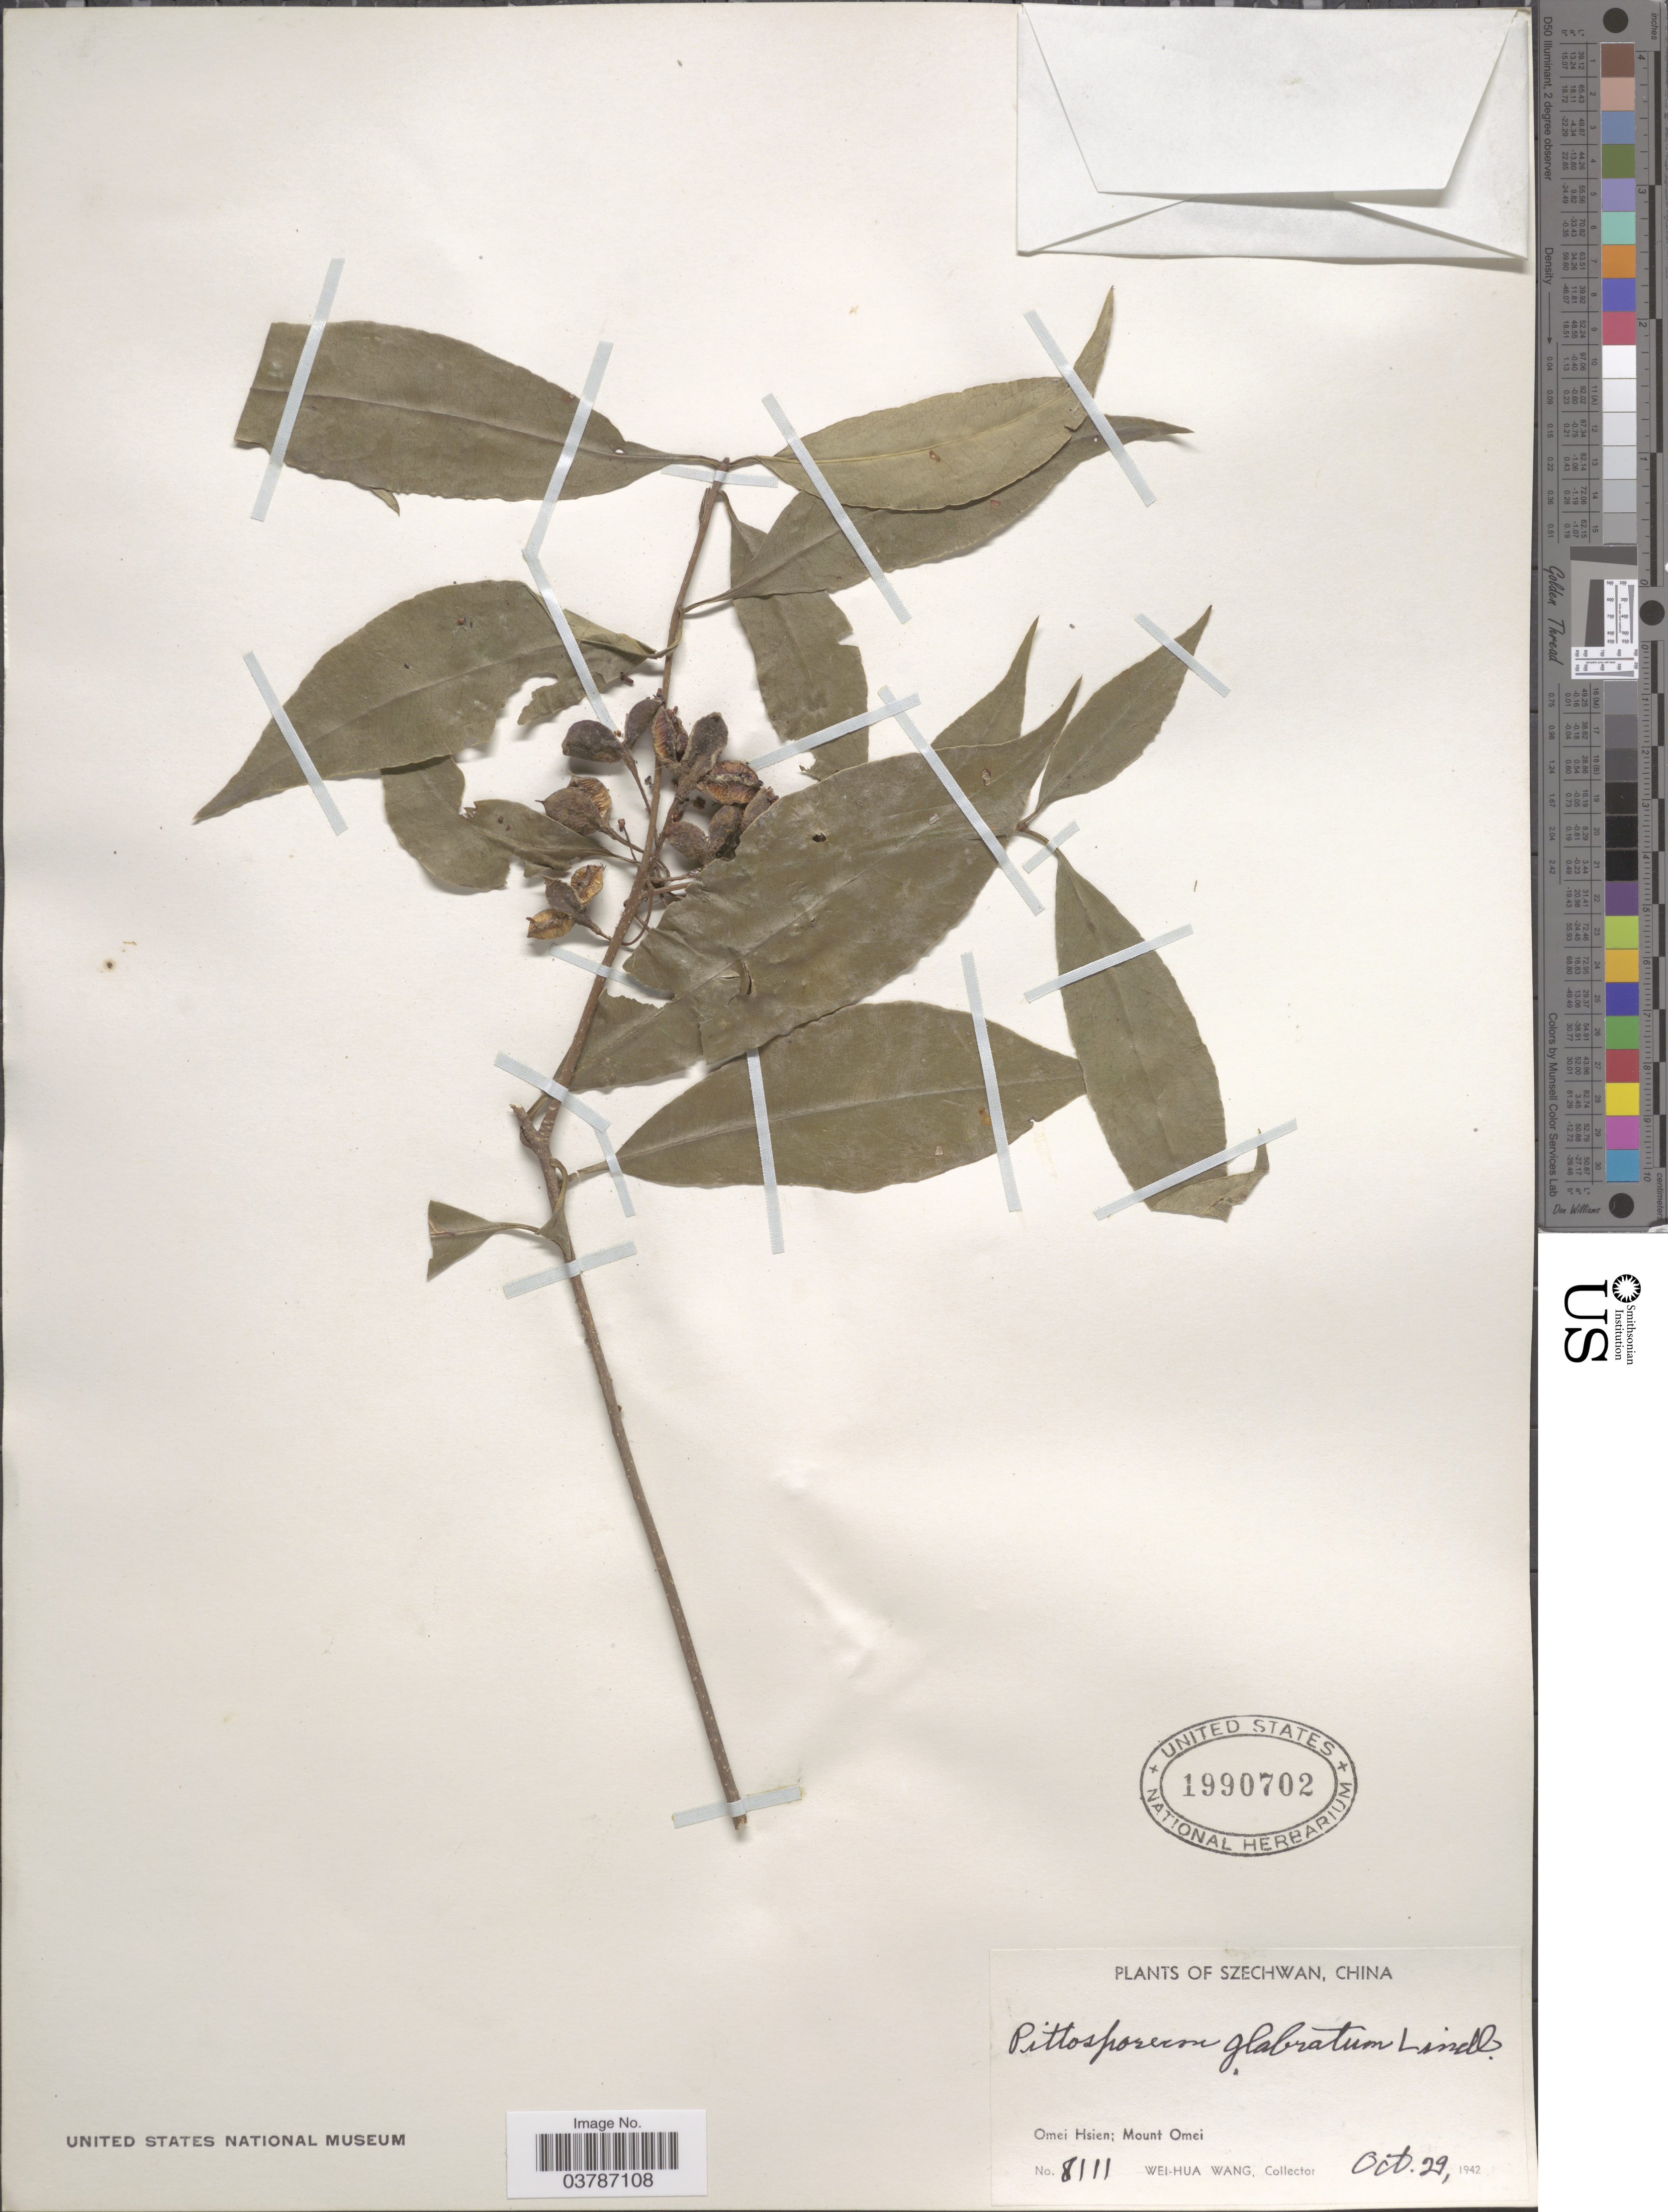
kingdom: Plantae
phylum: Tracheophyta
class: Magnoliopsida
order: Apiales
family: Pittosporaceae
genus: Pittosporum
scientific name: Pittosporum glabratum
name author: Lindl.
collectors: W. Wang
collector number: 8111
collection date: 1942-10-29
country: China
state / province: Sichuan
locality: Szechwan. Omei Hsien; Mount Omei.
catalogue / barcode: US 1990702